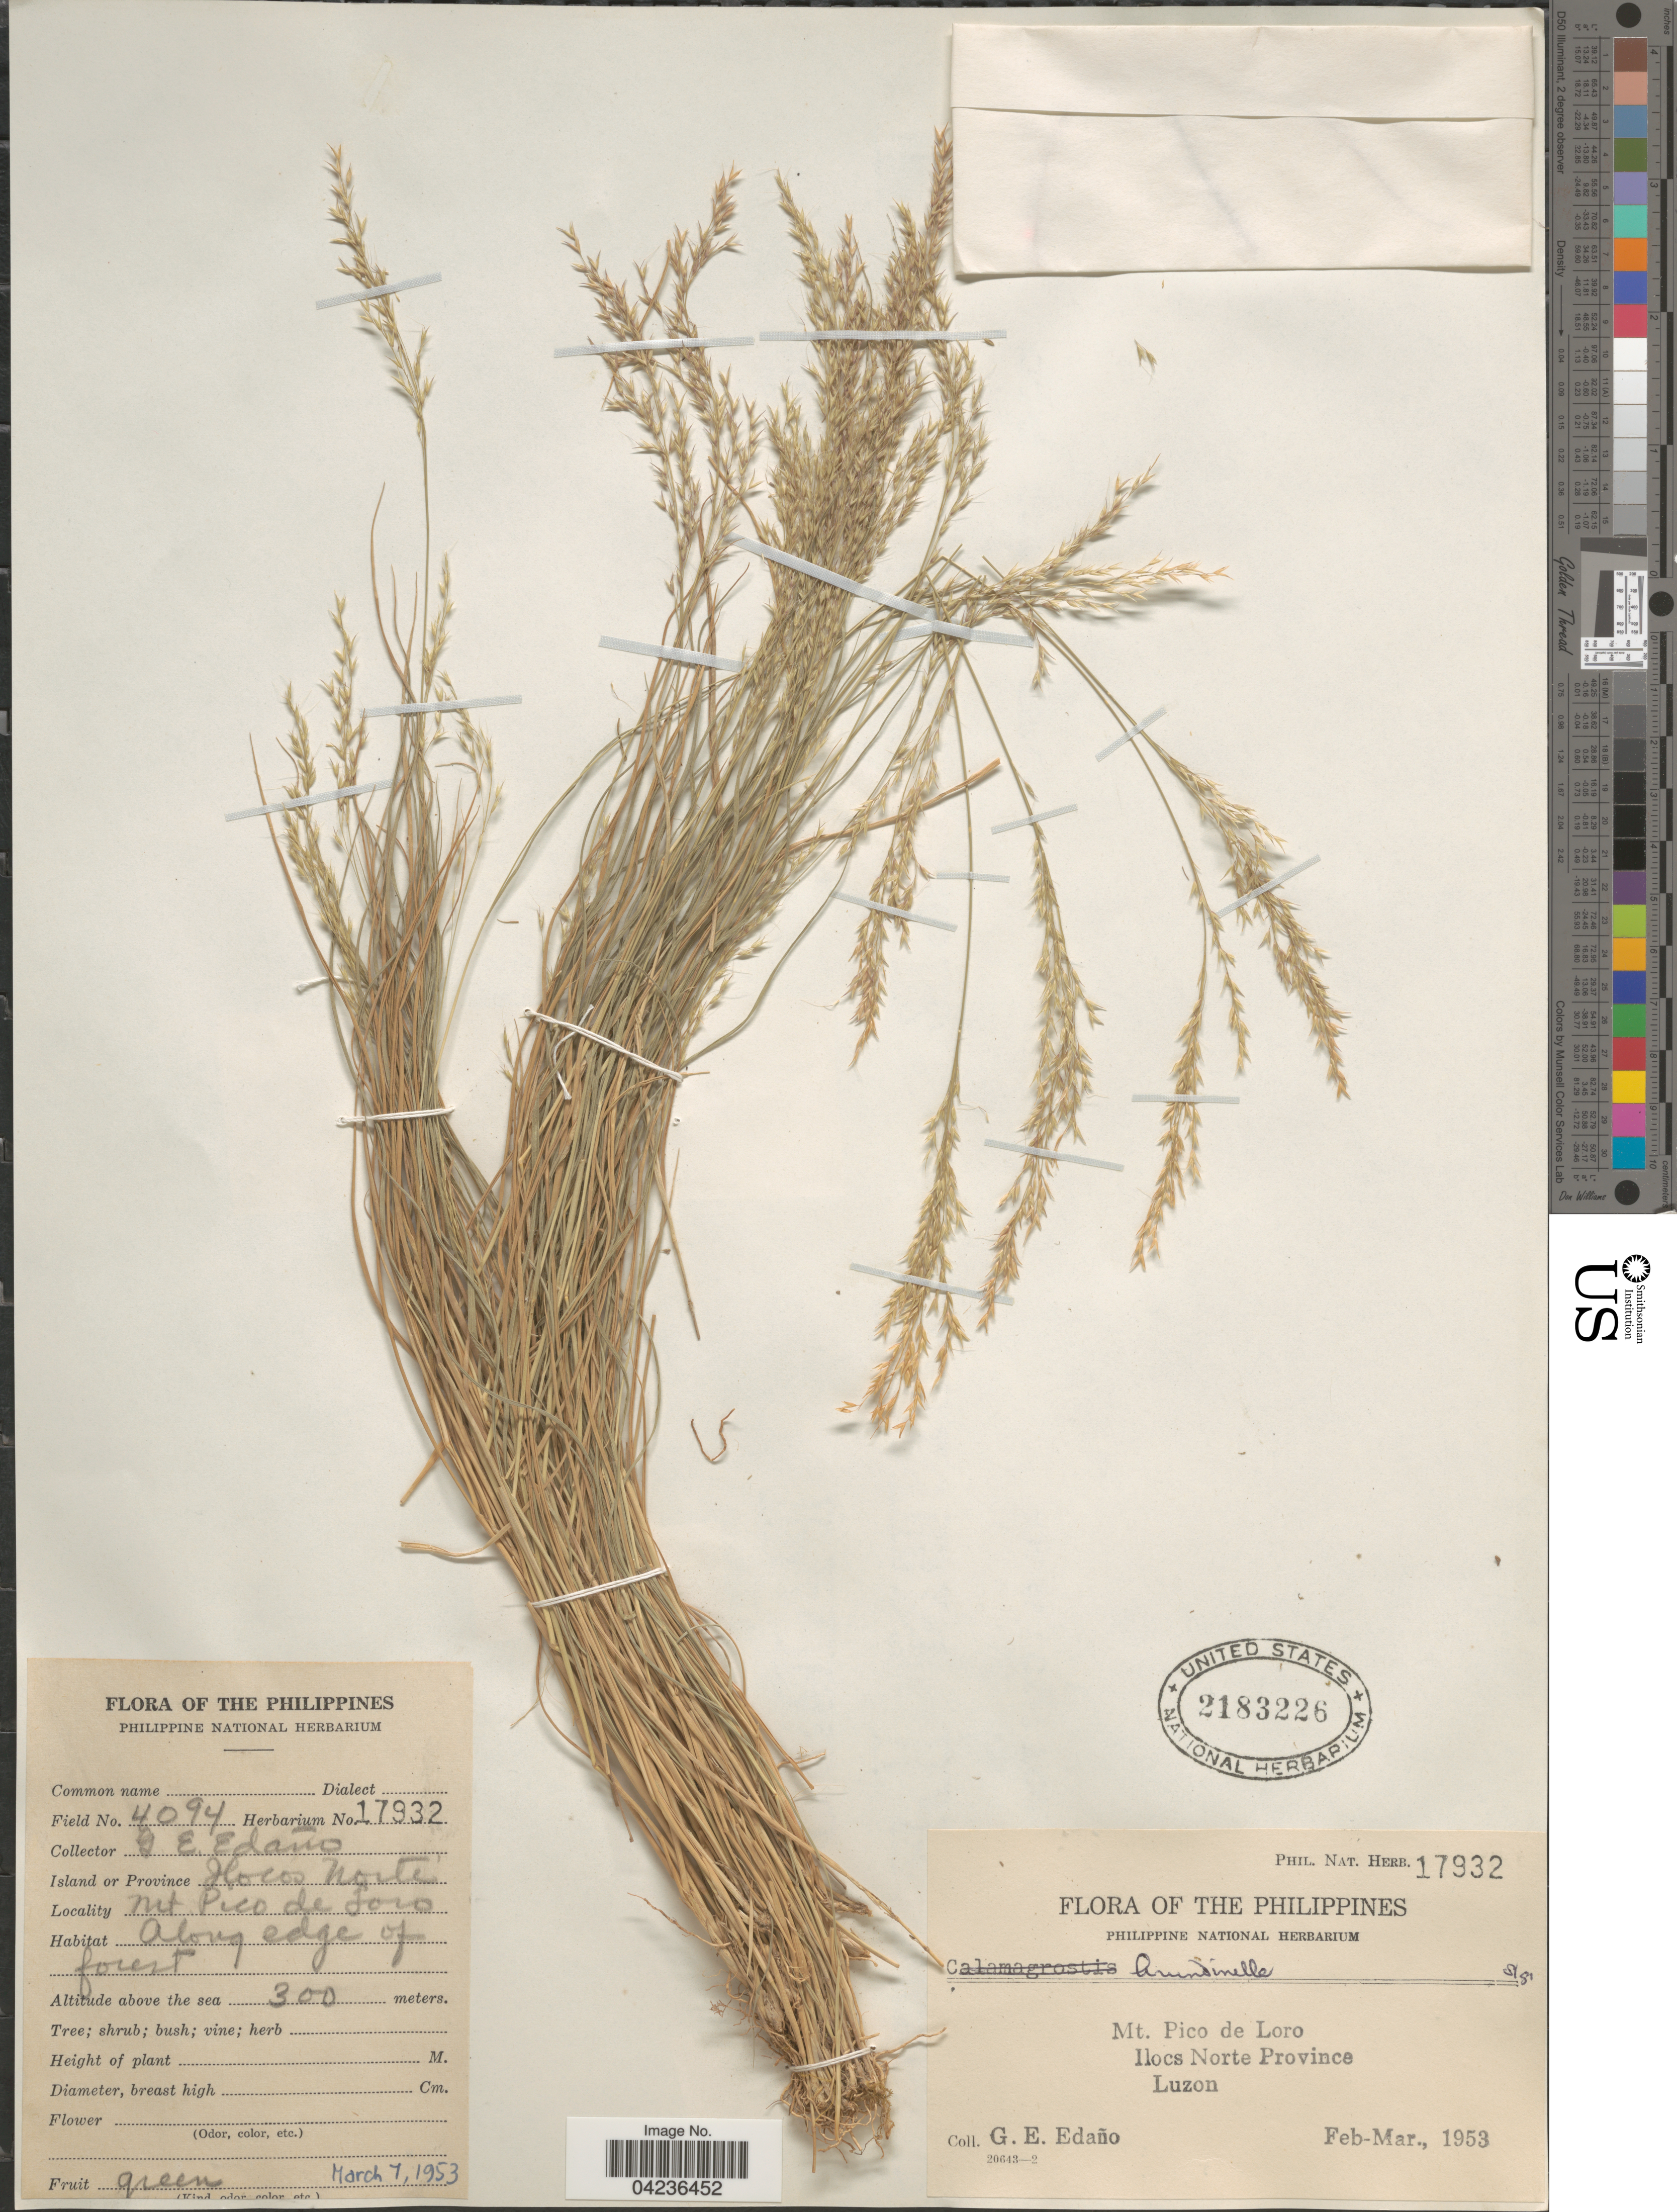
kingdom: Plantae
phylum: Tracheophyta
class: Liliopsida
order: Poales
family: Poaceae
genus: Arundinella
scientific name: Arundinella sp.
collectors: G. E. Edaño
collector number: Phil. Nat. Herb. 17932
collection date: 1953-02/1953-03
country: Philippines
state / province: Ilocos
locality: Mt. Pico de Loro. Ilocs Norte Province. Luzon. Ilocos Norte. Along edge of forest.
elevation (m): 300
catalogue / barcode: US 2183226